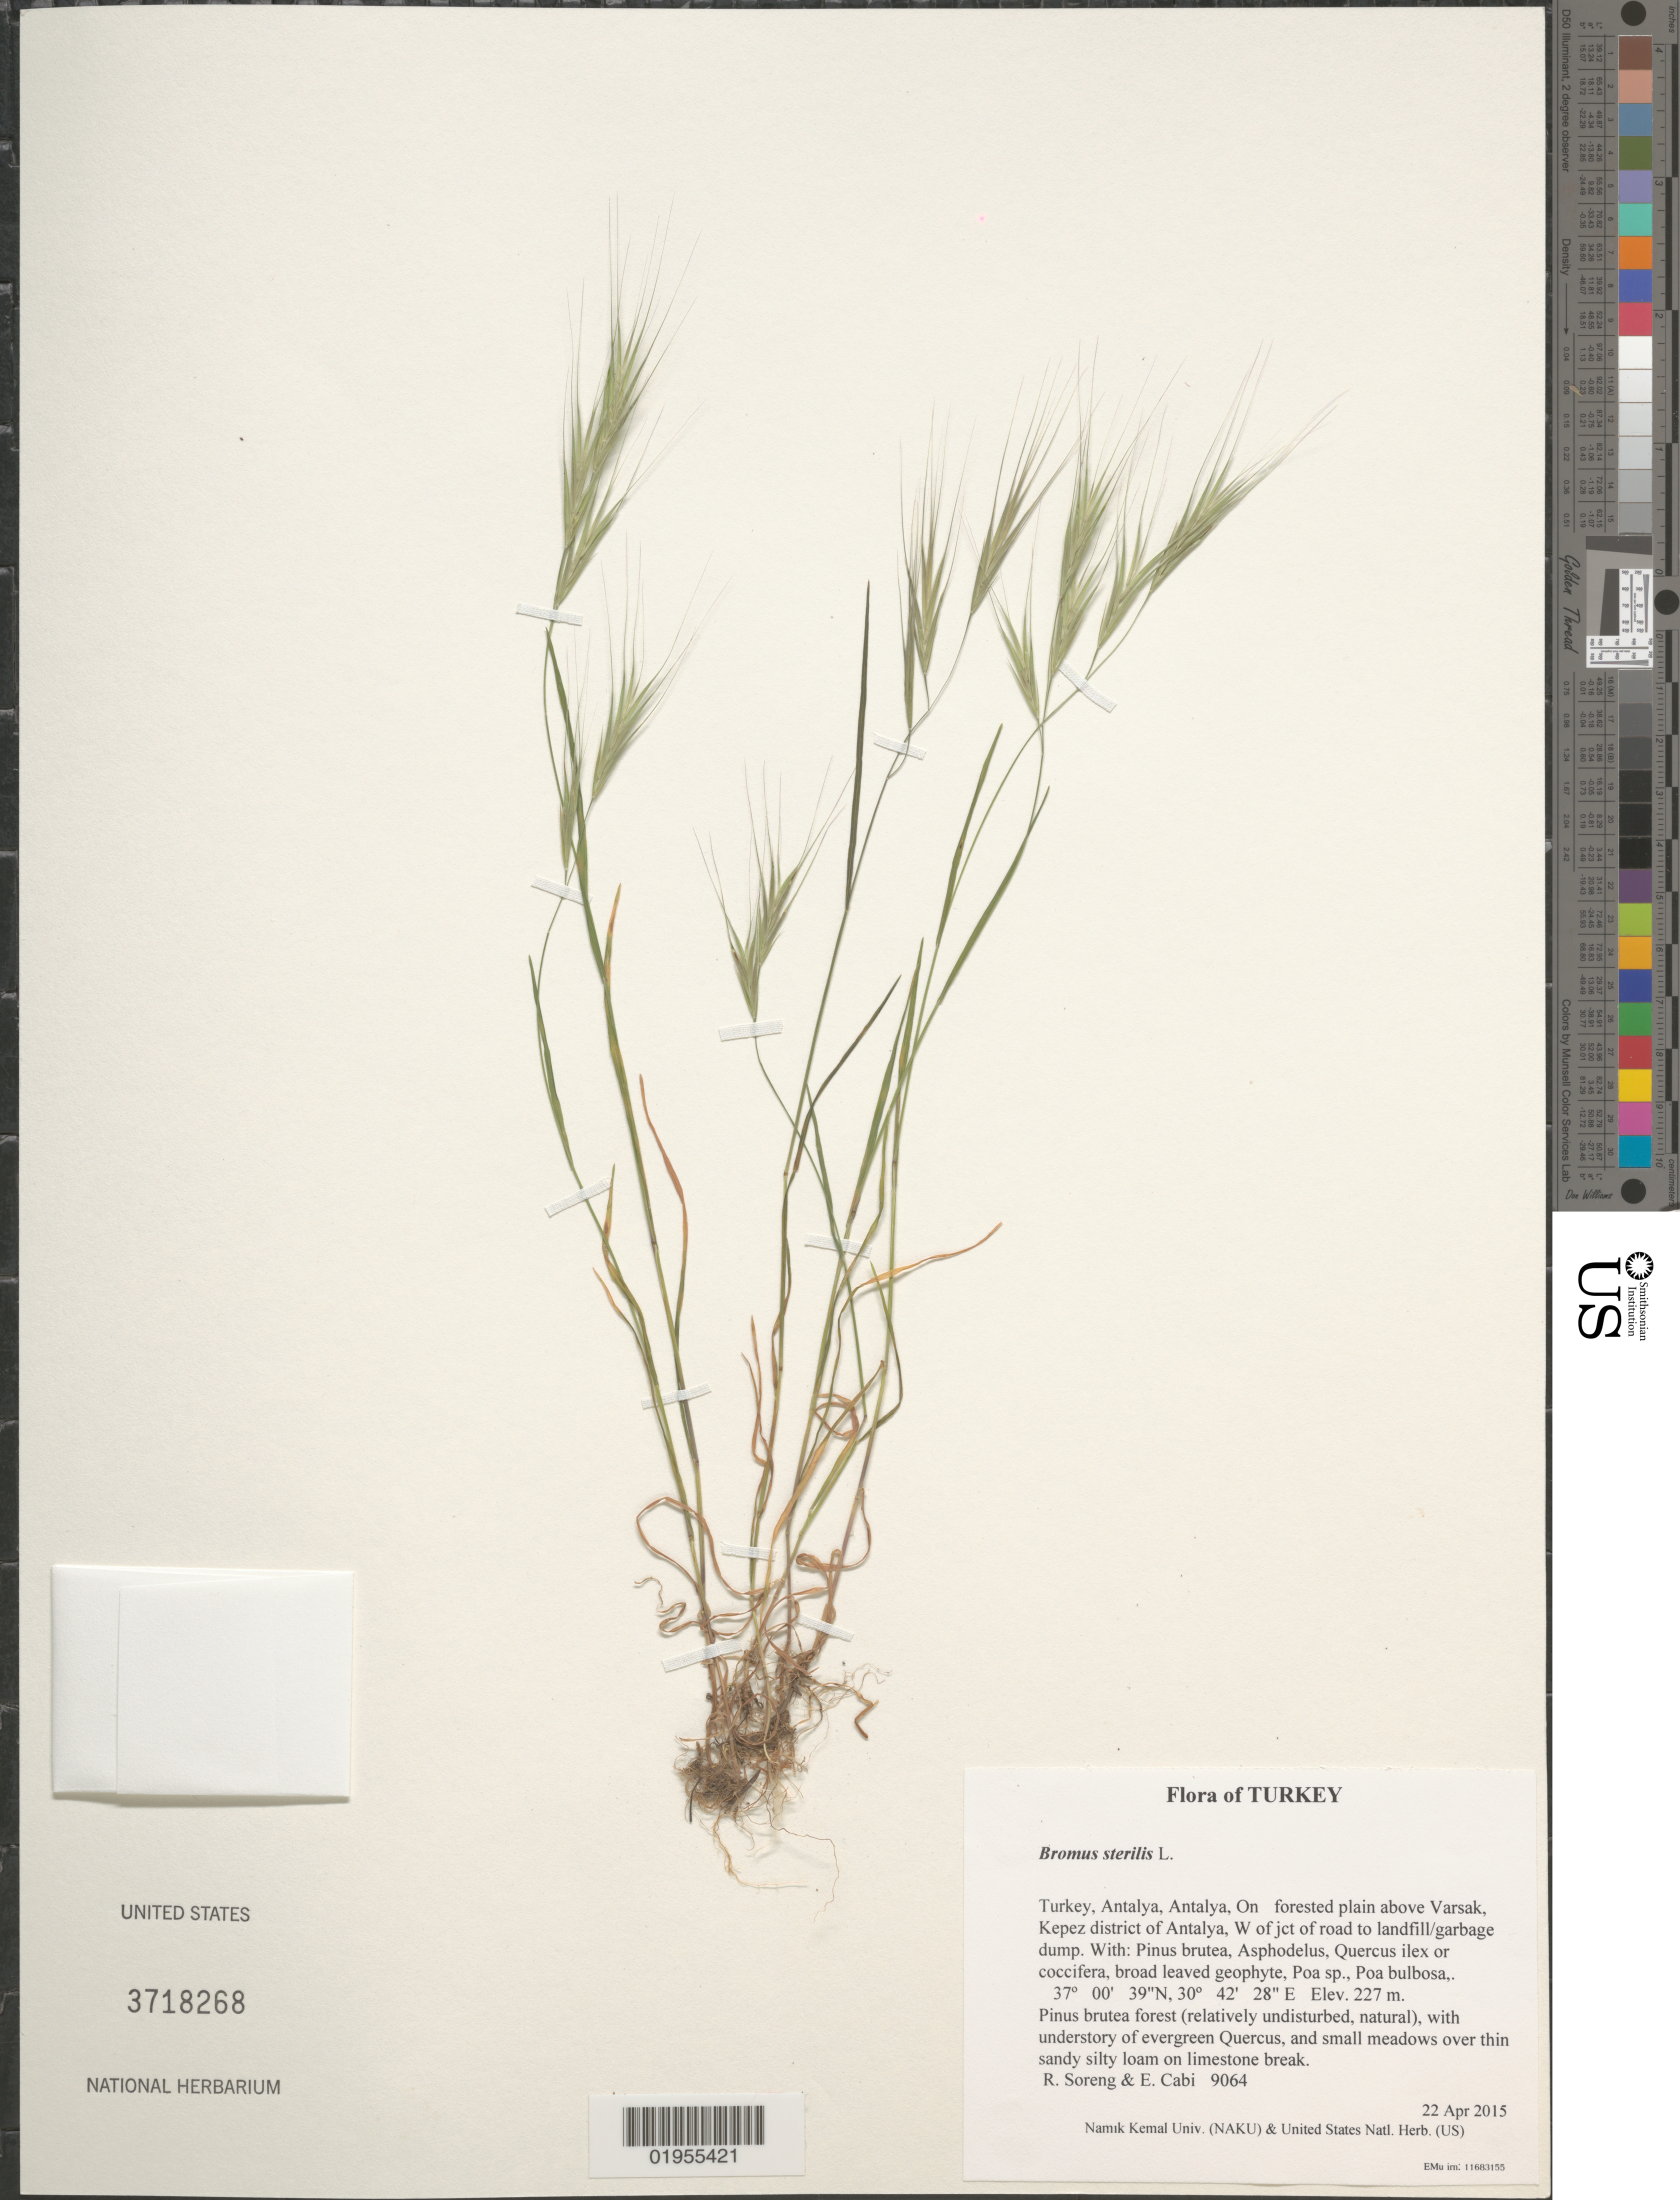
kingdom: Plantae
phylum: Tracheophyta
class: Liliopsida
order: Poales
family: Poaceae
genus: Bromus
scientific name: Bromus sterilis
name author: L.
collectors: R. J. Soreng & E. Cabi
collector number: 9064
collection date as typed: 2015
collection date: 2015-04-22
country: Turkey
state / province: Antalya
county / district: Antalya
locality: On forested plain above Varsak, Kepez district of Antalya, W of jct of road to landfill/garbage dump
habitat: Pinus brutea forest (relatively undisturbed, natural), with understory of evergreen Quercus, and small meadows over thin sandy silty loam on limestone breaks.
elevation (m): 227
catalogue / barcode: US 3718268